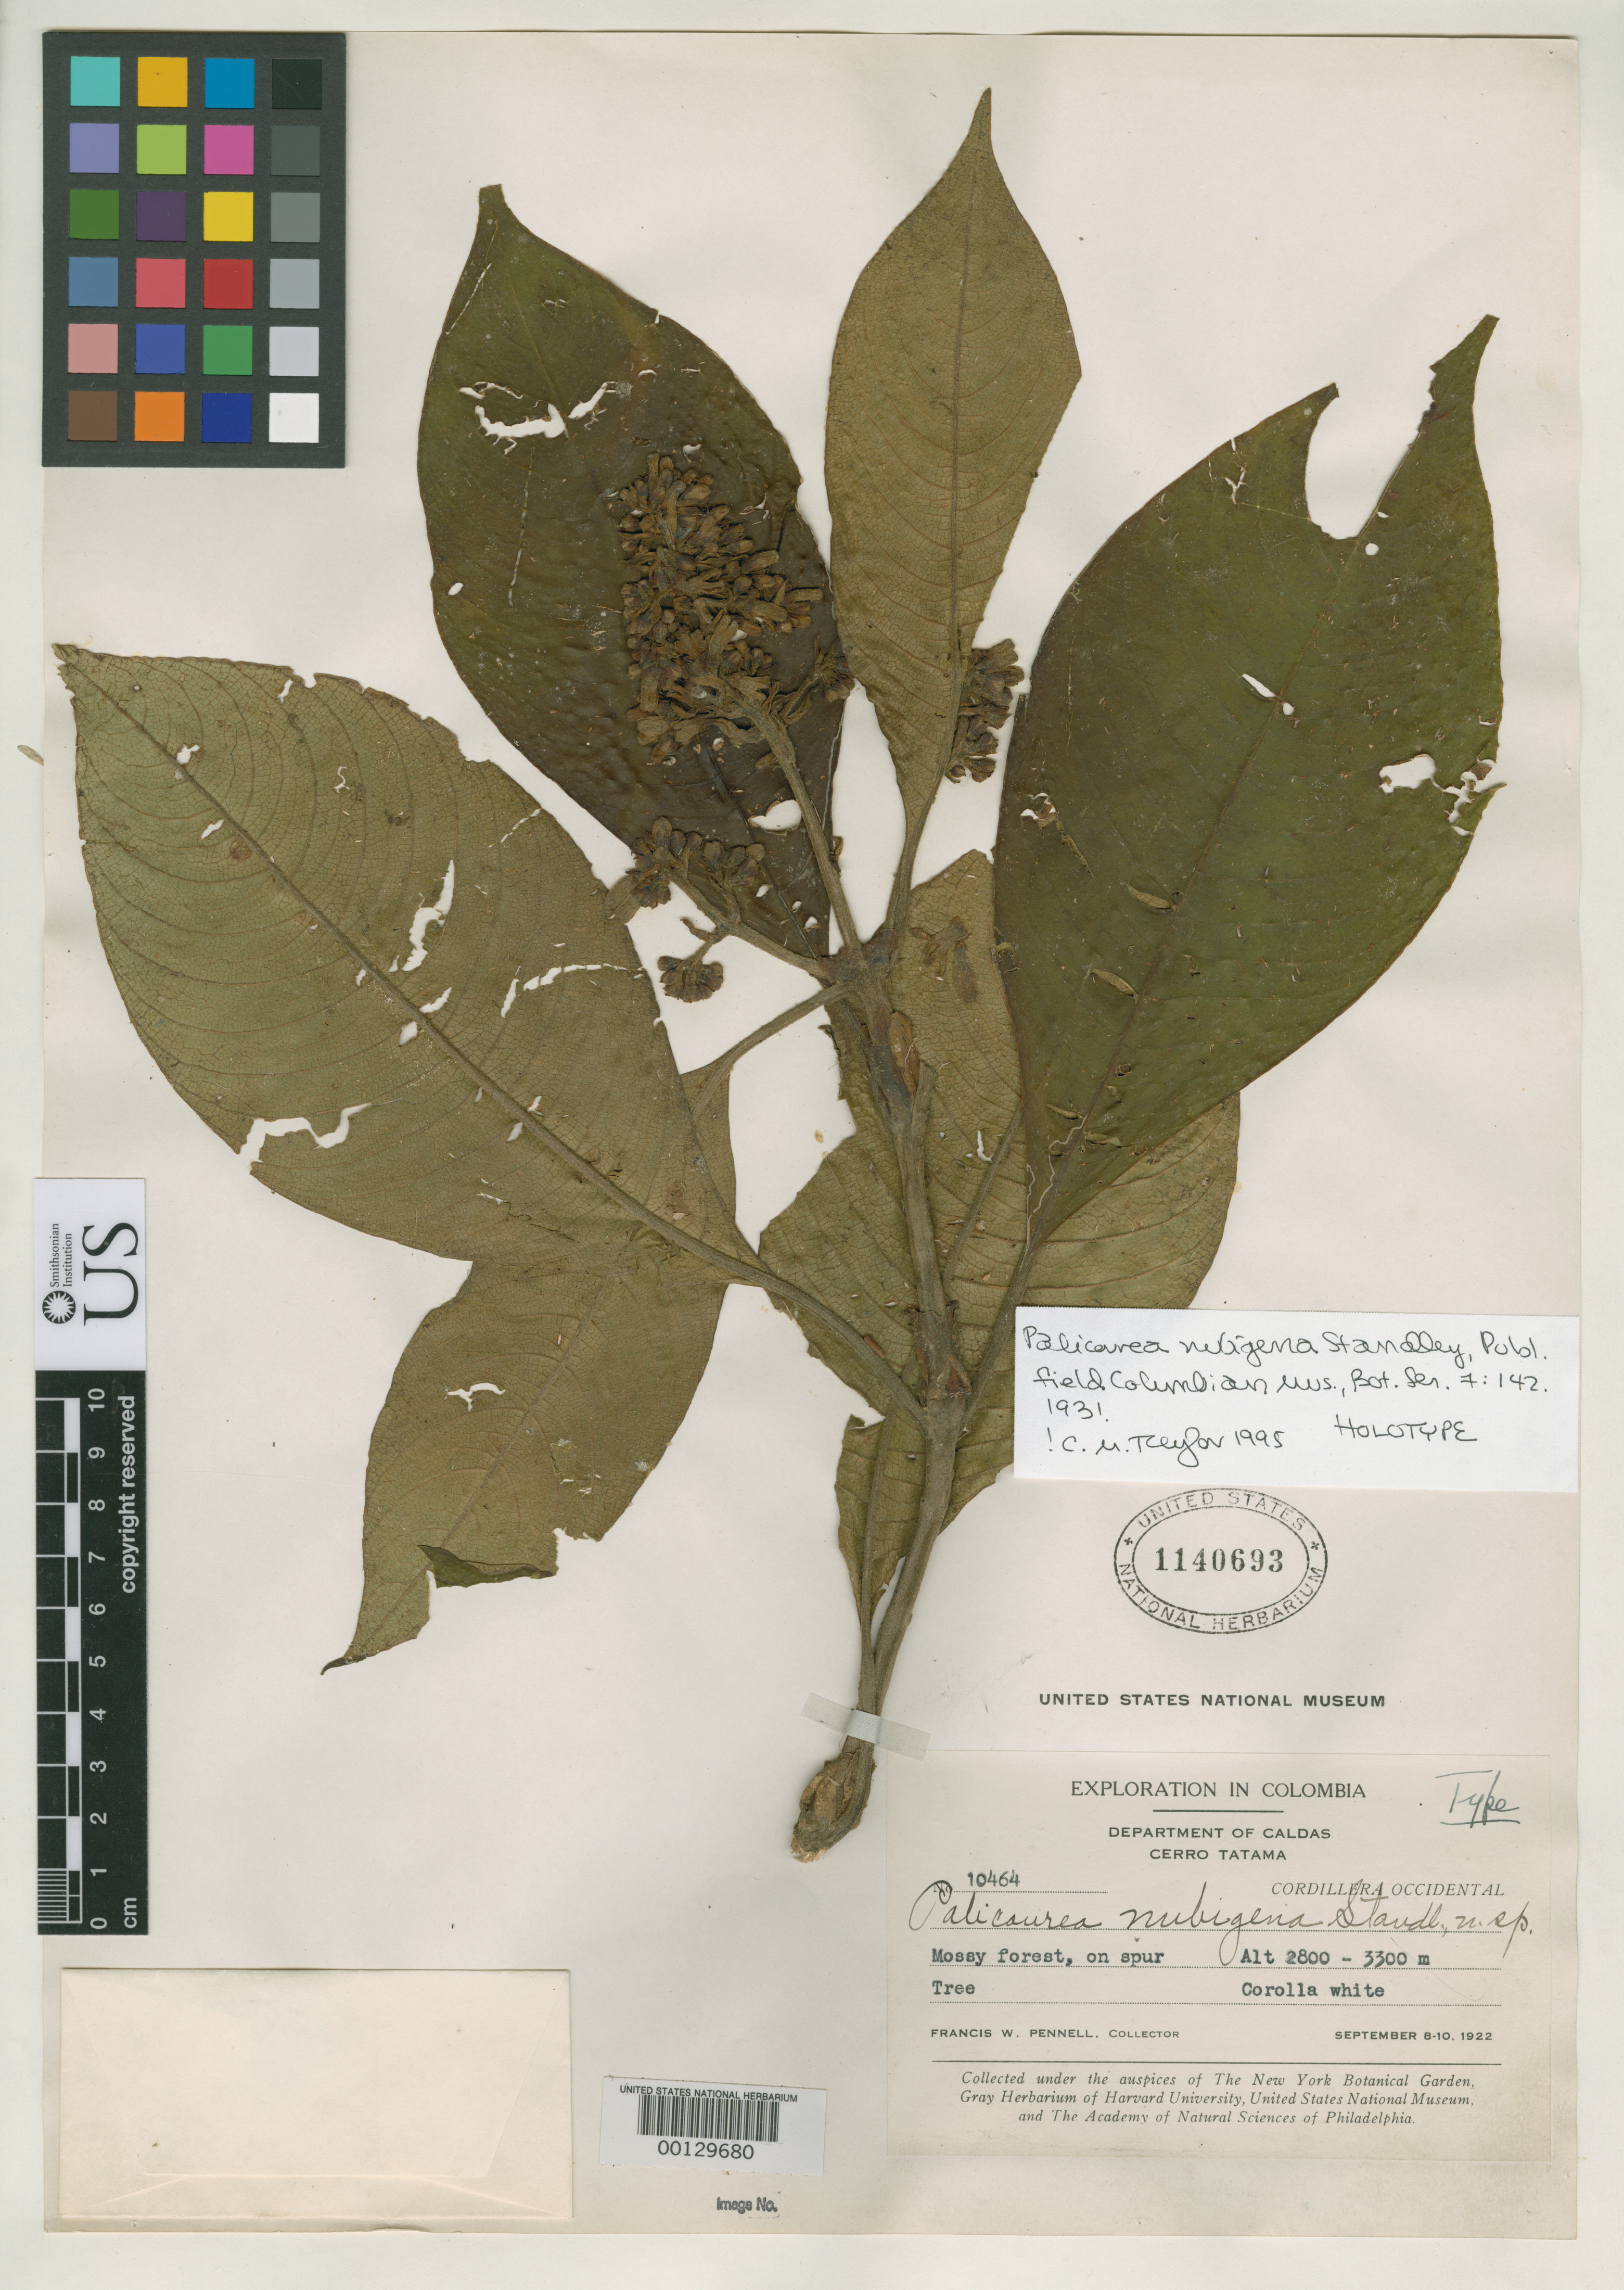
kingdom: Plantae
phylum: Tracheophyta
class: Magnoliopsida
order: Gentianales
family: Rubiaceae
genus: Palicourea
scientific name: Palicourea nubigena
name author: Standl.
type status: Holotype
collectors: F. W. Pennell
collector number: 10464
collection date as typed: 08 Sep 1922 to 10 Sep 1922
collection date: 1922-09-08/1922-09-10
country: Colombia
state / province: Caldas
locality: Cordillera Occidental, Cerro Tatama.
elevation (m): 2800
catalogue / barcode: US 1140693